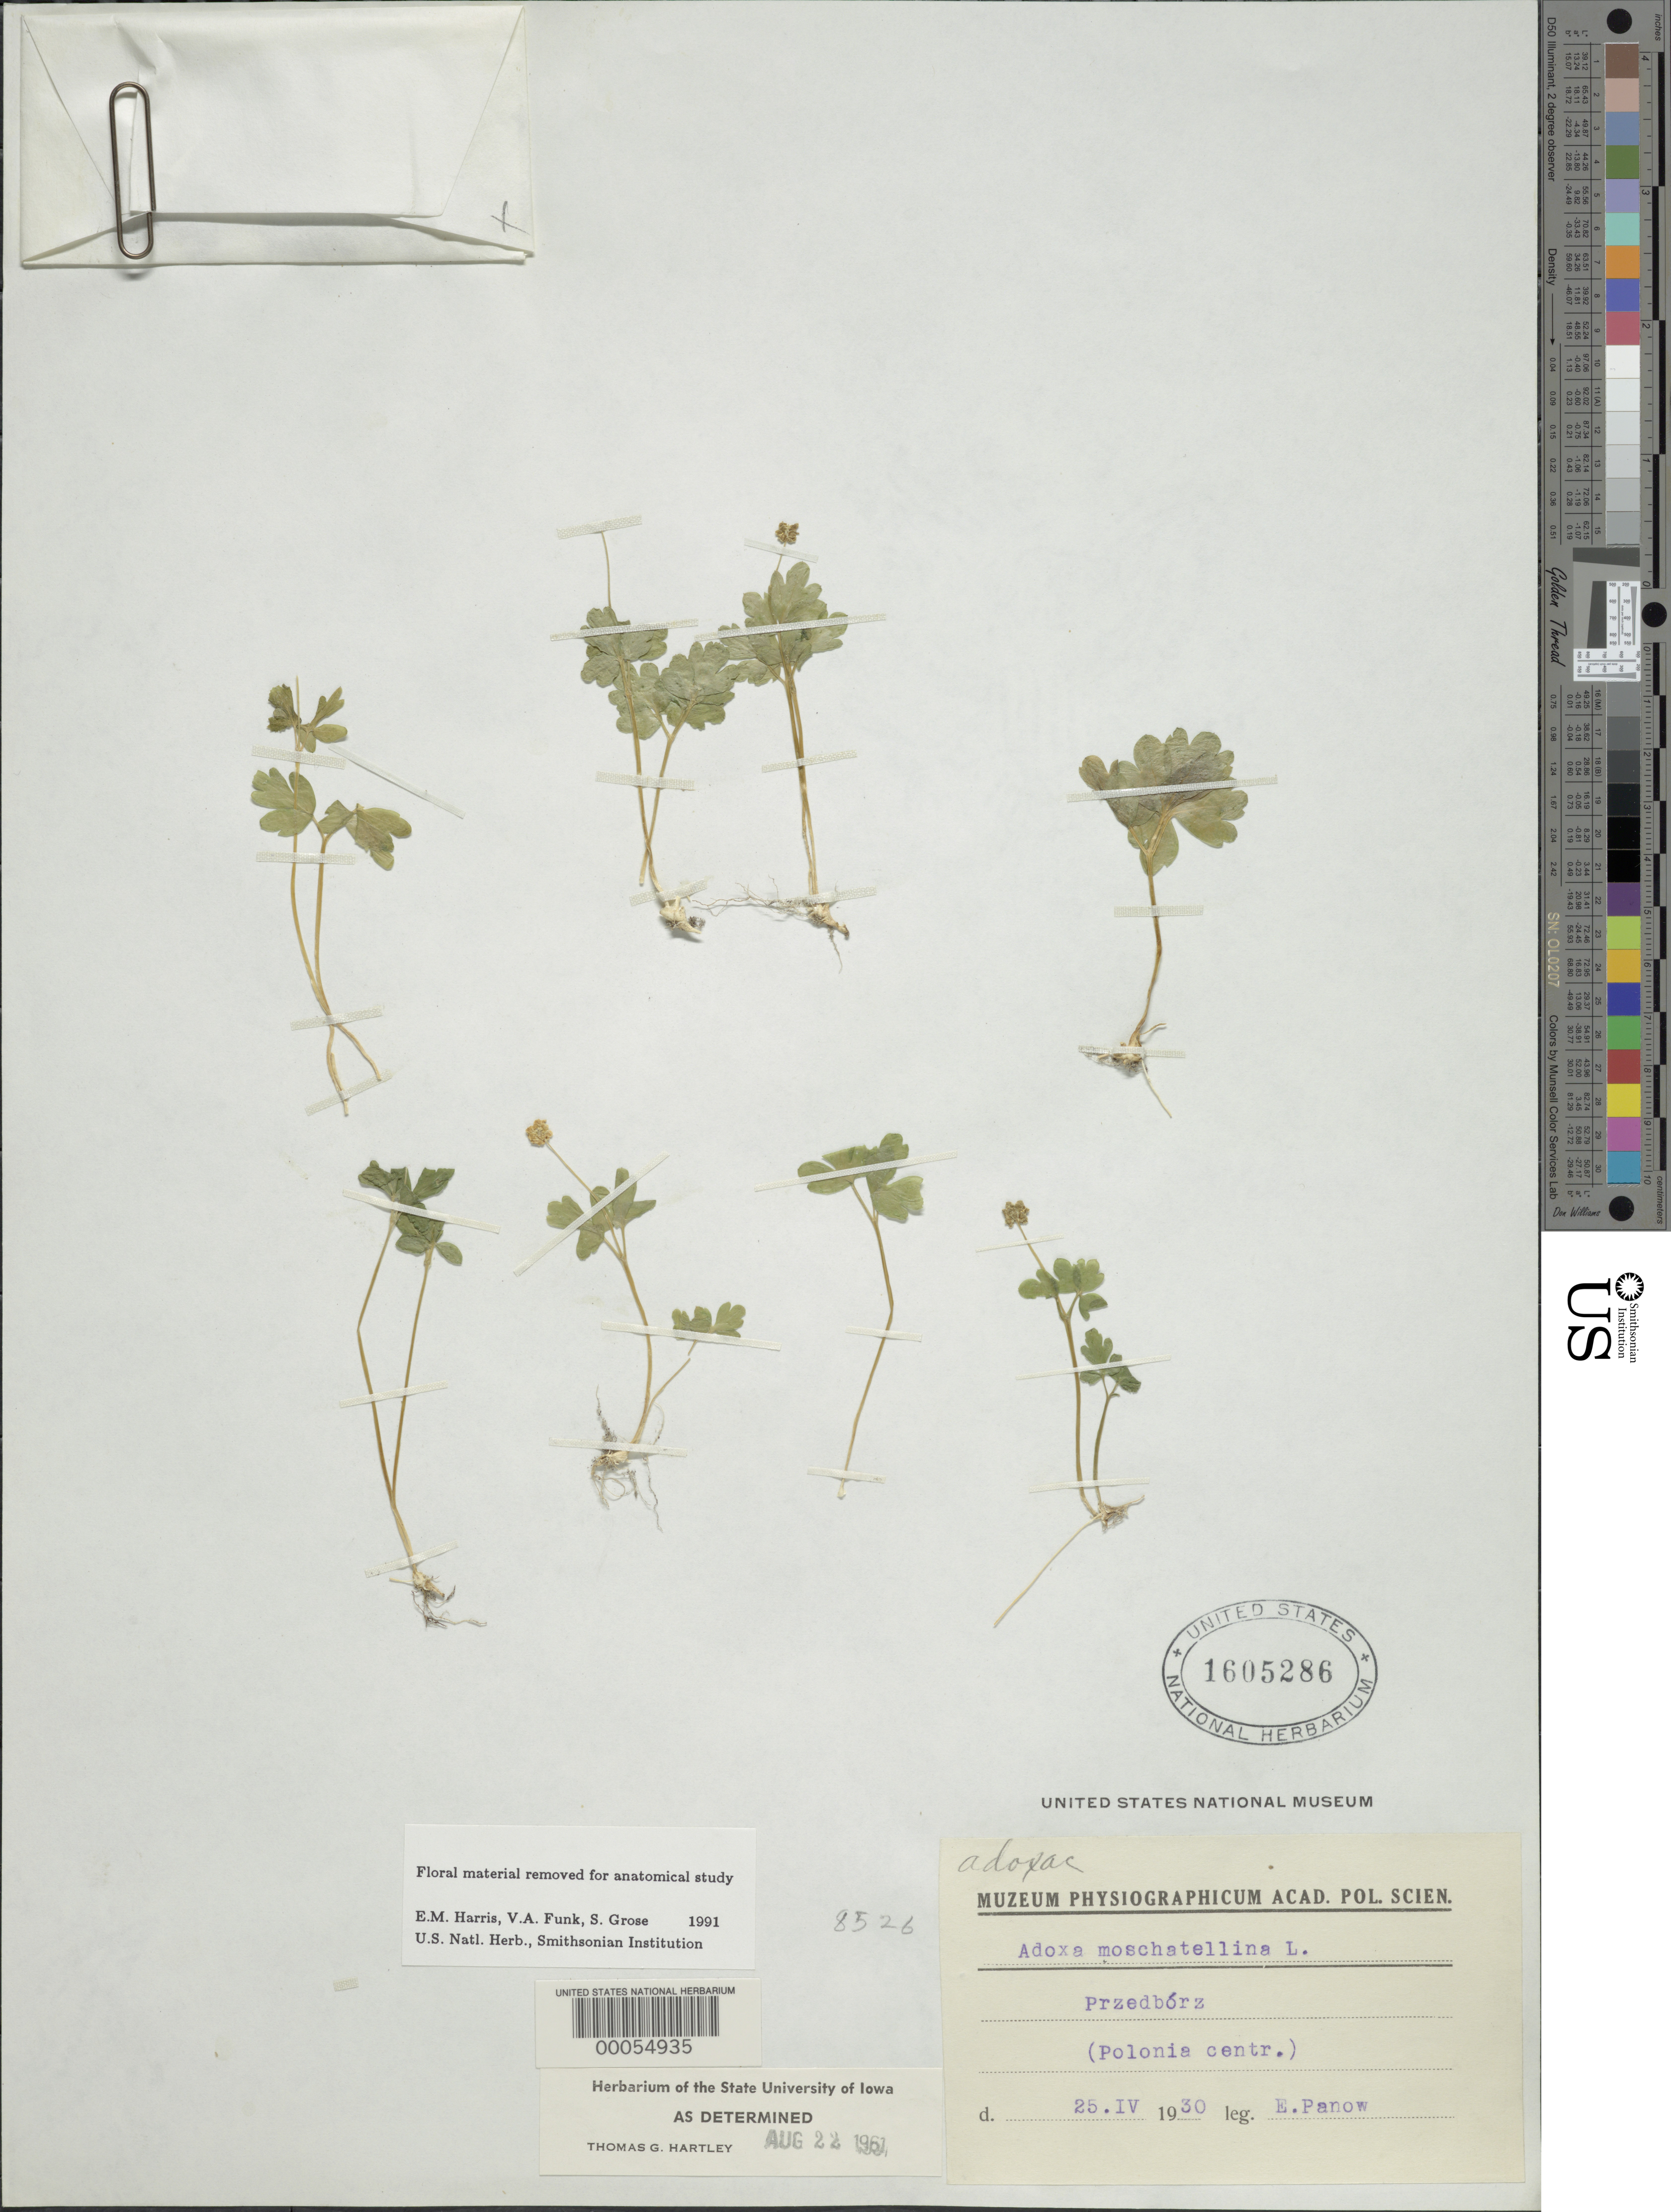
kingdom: Plantae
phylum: Tracheophyta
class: Magnoliopsida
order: Dipsacales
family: Viburnaceae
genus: Adoxa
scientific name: Adoxa moschatellina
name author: L.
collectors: E. Panow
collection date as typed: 25 Apr 1930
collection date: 1930-04-25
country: Poland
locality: Przedborz; polonia center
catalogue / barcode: US 1605286